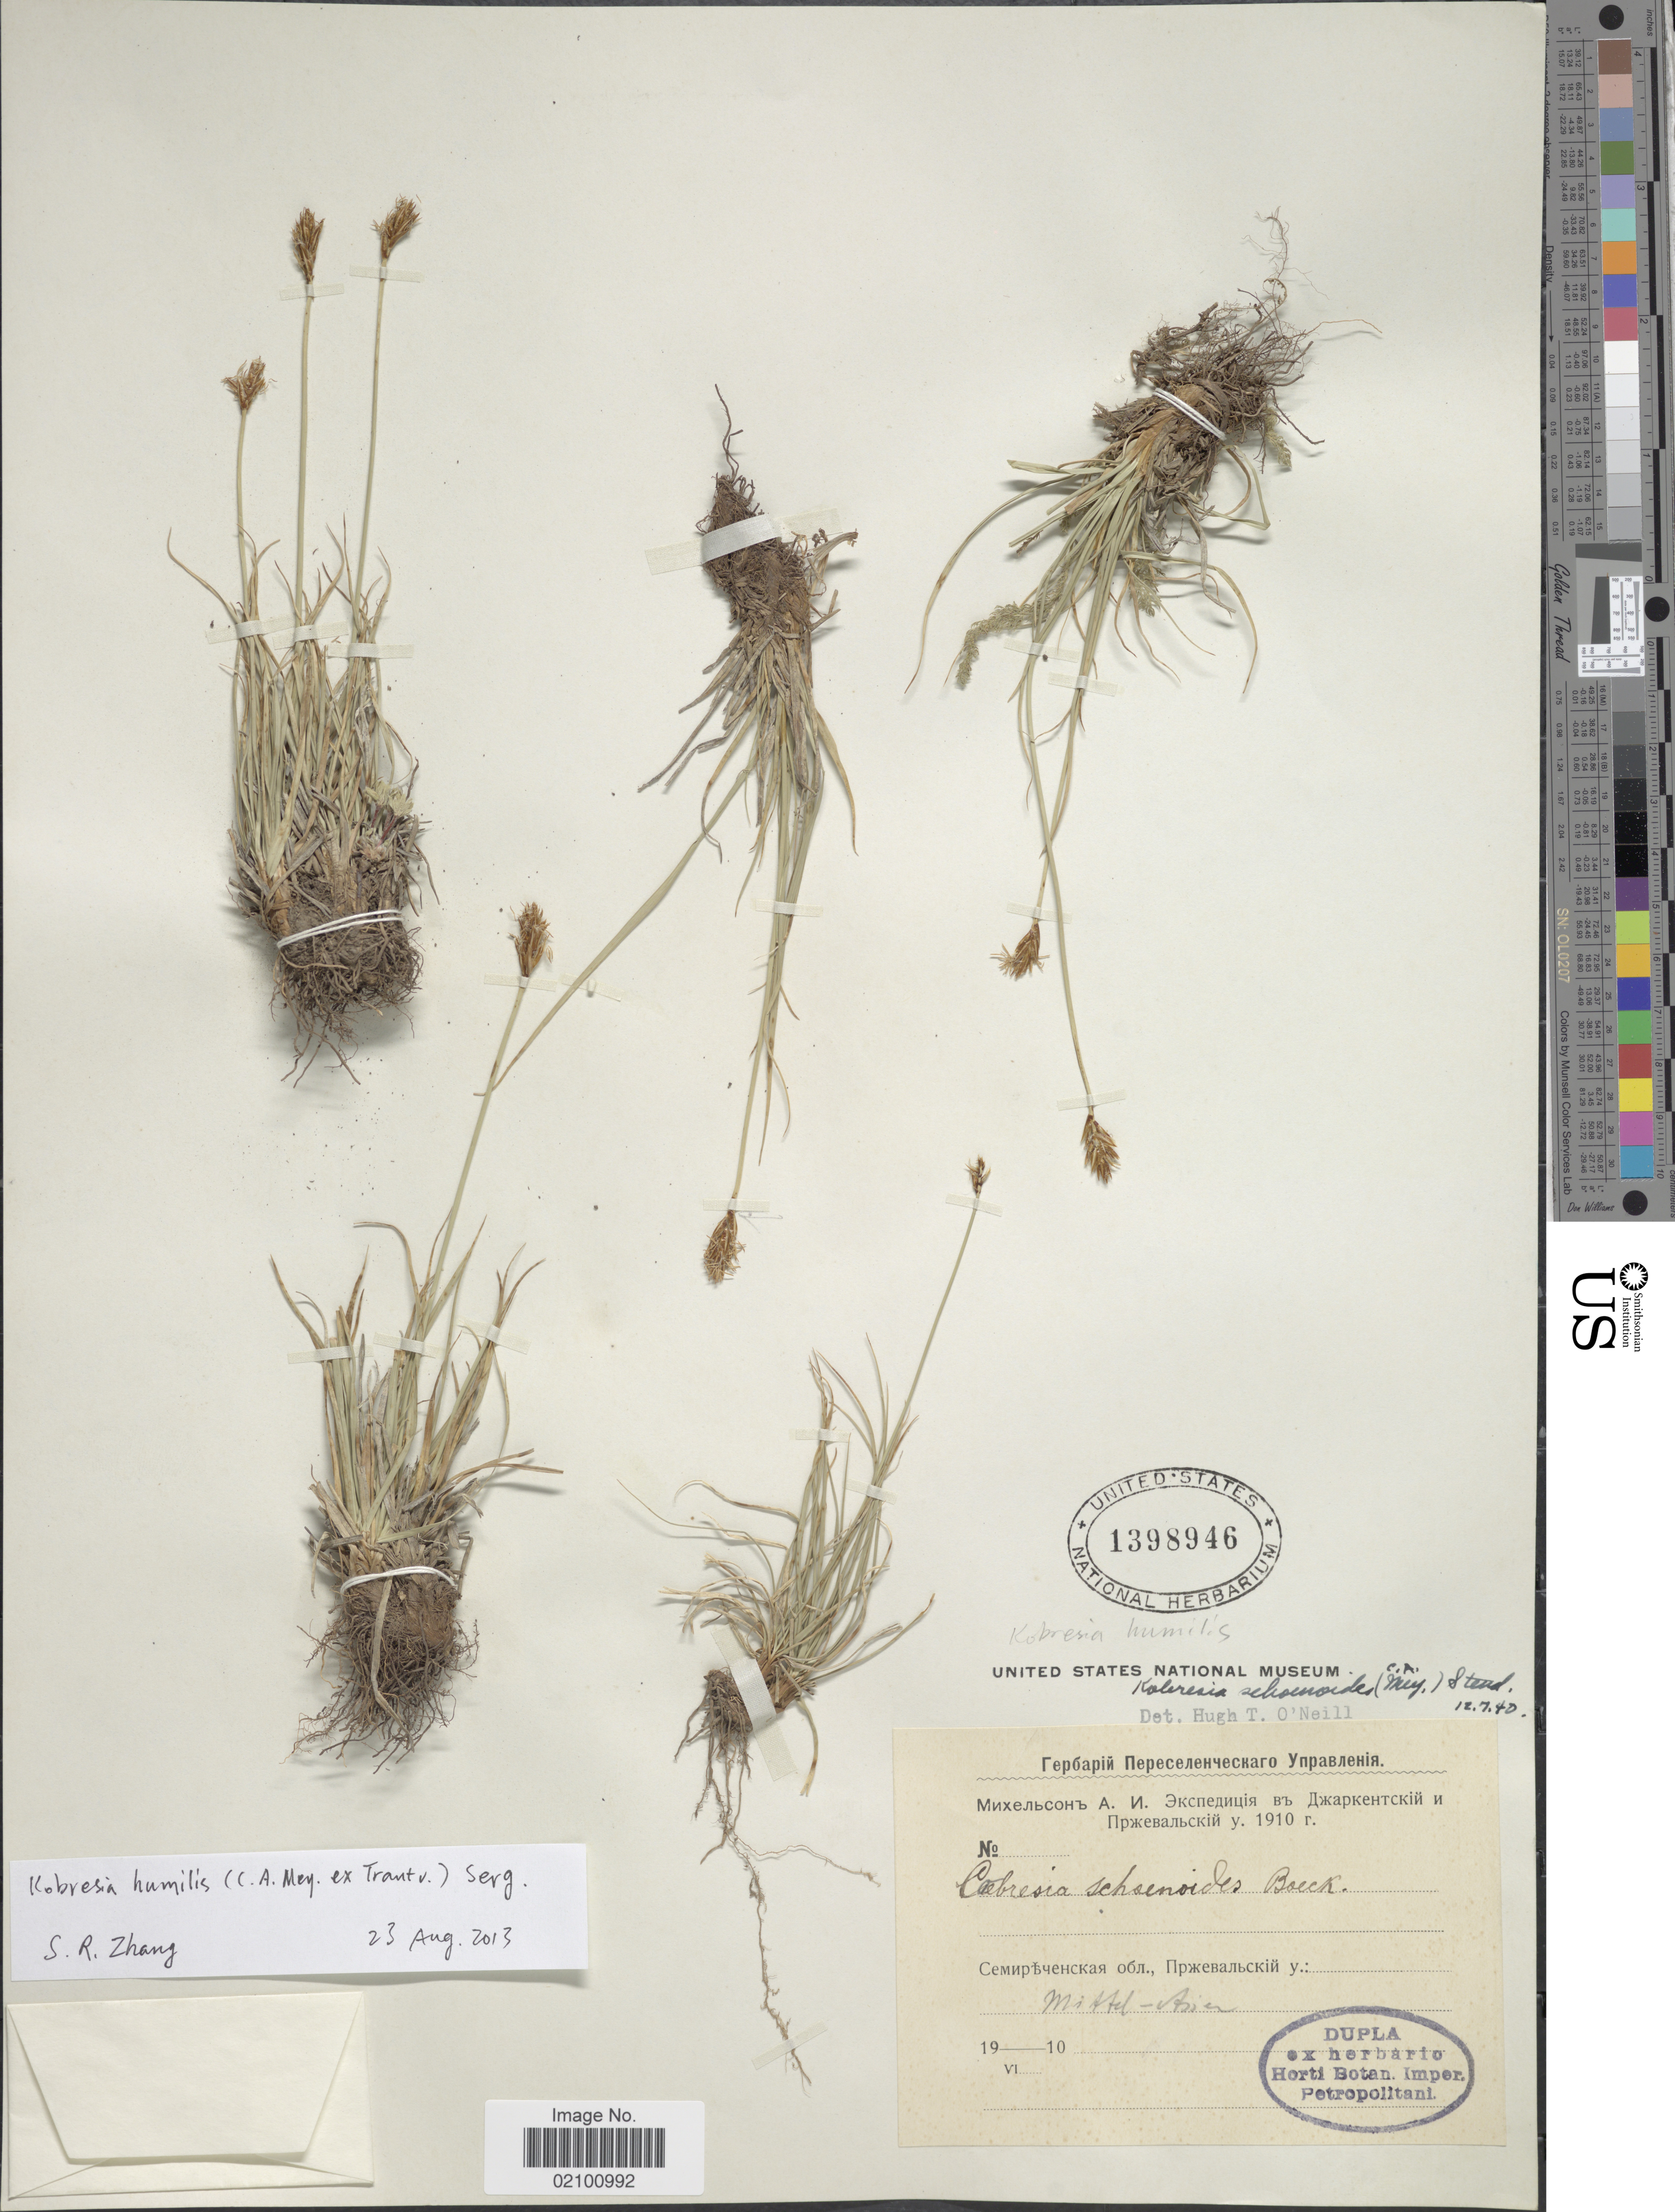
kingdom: Plantae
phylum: Tracheophyta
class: Liliopsida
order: Poales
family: Cyperaceae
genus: Carex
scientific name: Carex alatauensis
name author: S.R. Zhang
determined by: Strong, M. T., (US), Smithsonian Institution - National Museum of Natural History (UNITED STATES)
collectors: A. Mikhelson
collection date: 1910-06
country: Kyrgyzstan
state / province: Ysyk-Kol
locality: In Karakol area.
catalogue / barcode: US 1398946